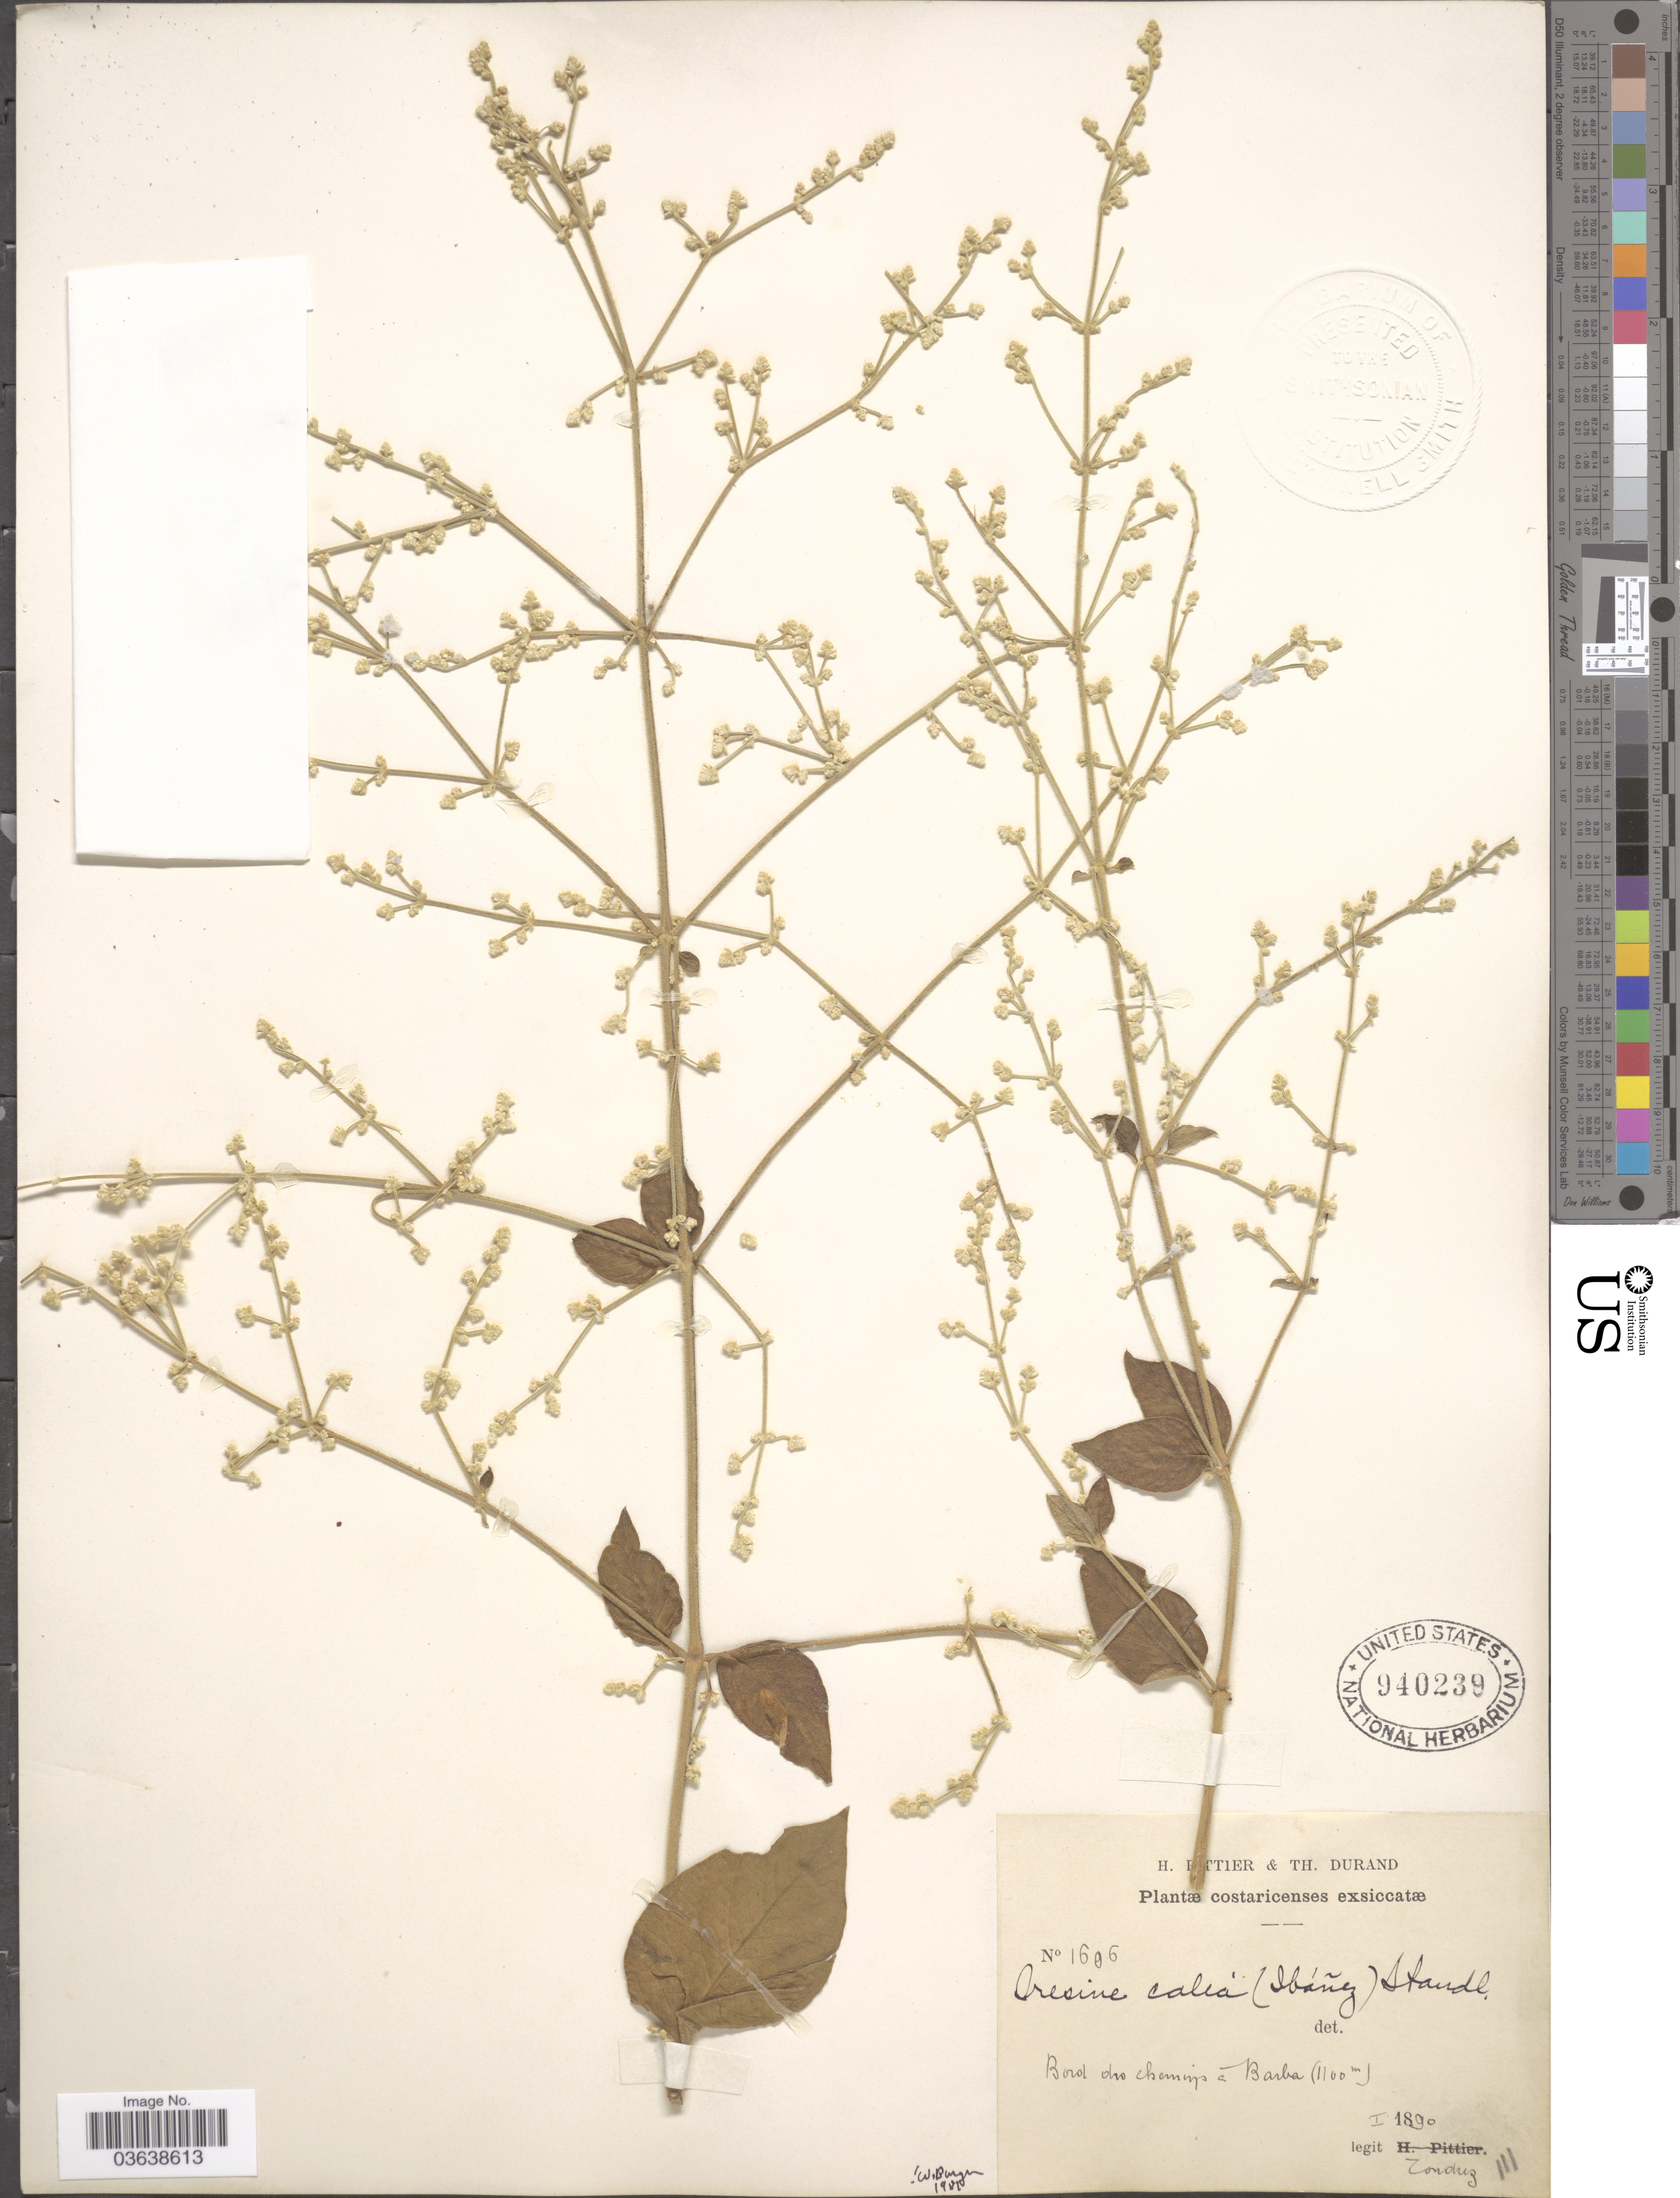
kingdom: Plantae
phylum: Tracheophyta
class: Magnoliopsida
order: Caryophyllales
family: Amaranthaceae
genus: Iresine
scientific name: Iresine calea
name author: (Ibáñez) Standl.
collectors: Tonduz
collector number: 1696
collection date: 1890-01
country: Costa Rica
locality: Bord des chemins á Barba.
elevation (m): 1100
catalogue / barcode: US 940239